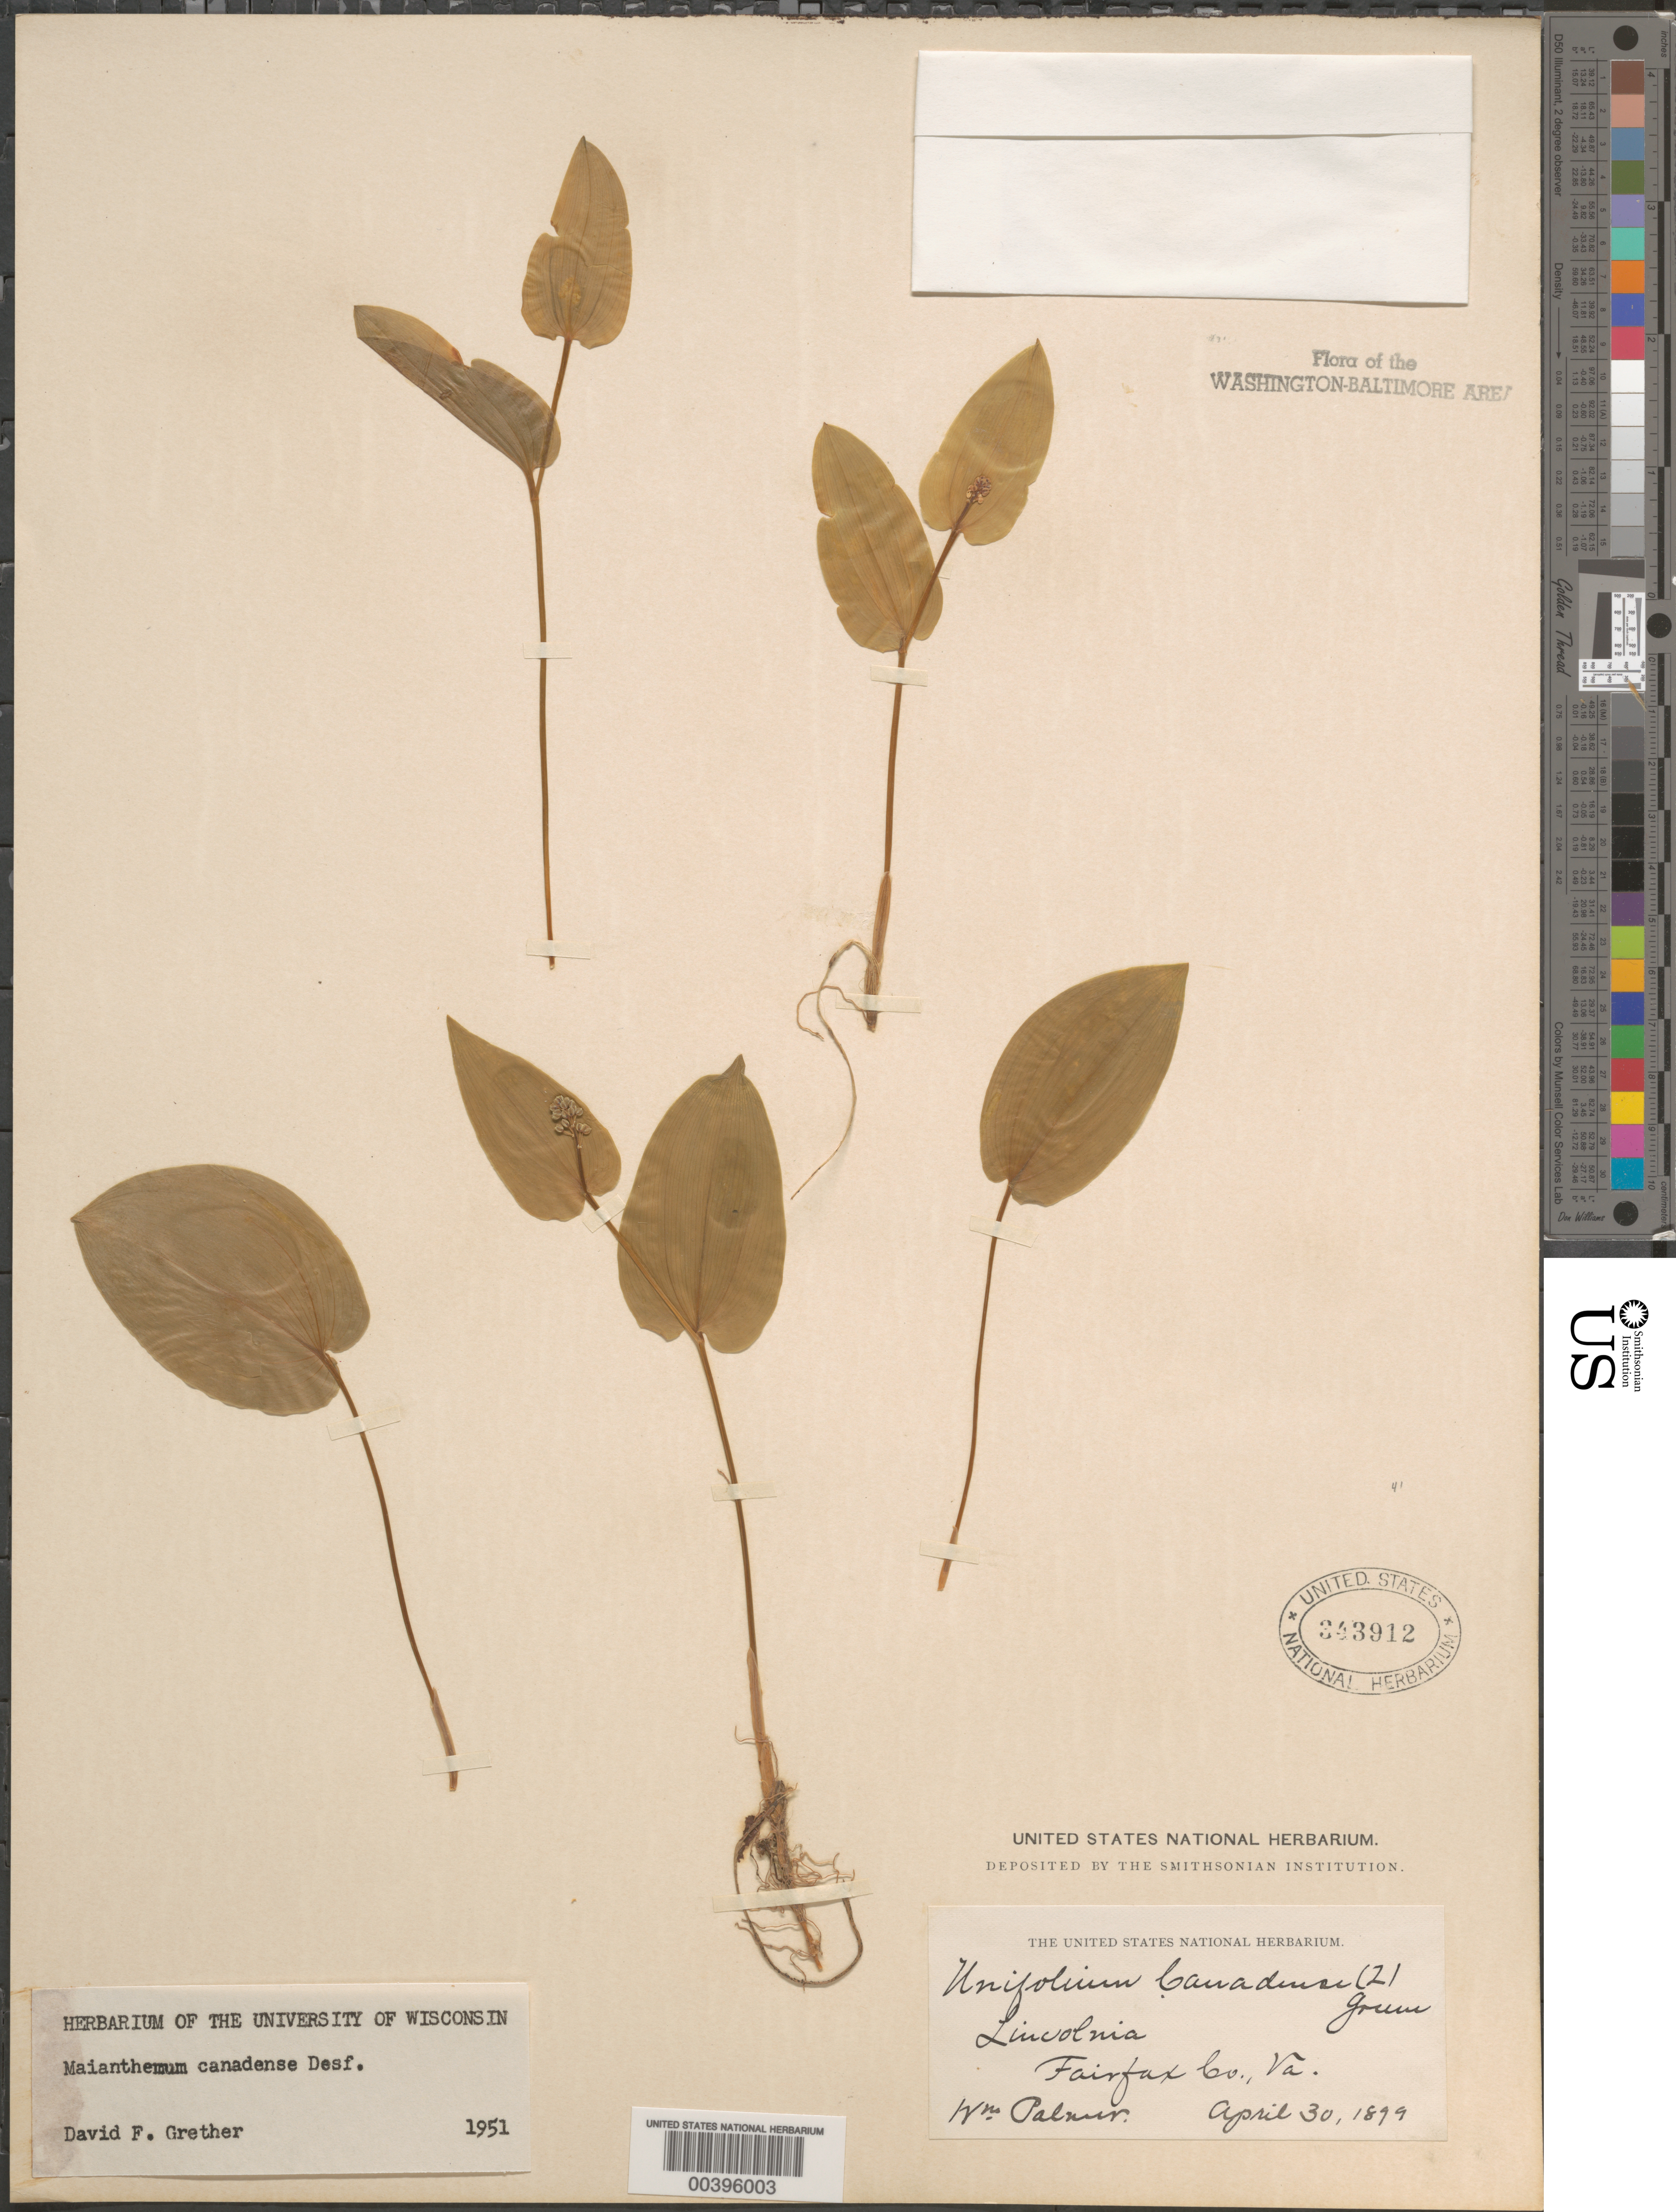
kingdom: Plantae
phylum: Tracheophyta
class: Liliopsida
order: Asparagales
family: Asparagaceae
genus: Maianthemum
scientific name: Maianthemum canadense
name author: Desf.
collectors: W. L. Palmer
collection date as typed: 30 Apr 1899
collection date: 1899-04-30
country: United States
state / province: Virginia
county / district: Fairfax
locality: Lincolnia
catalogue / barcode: US 343912